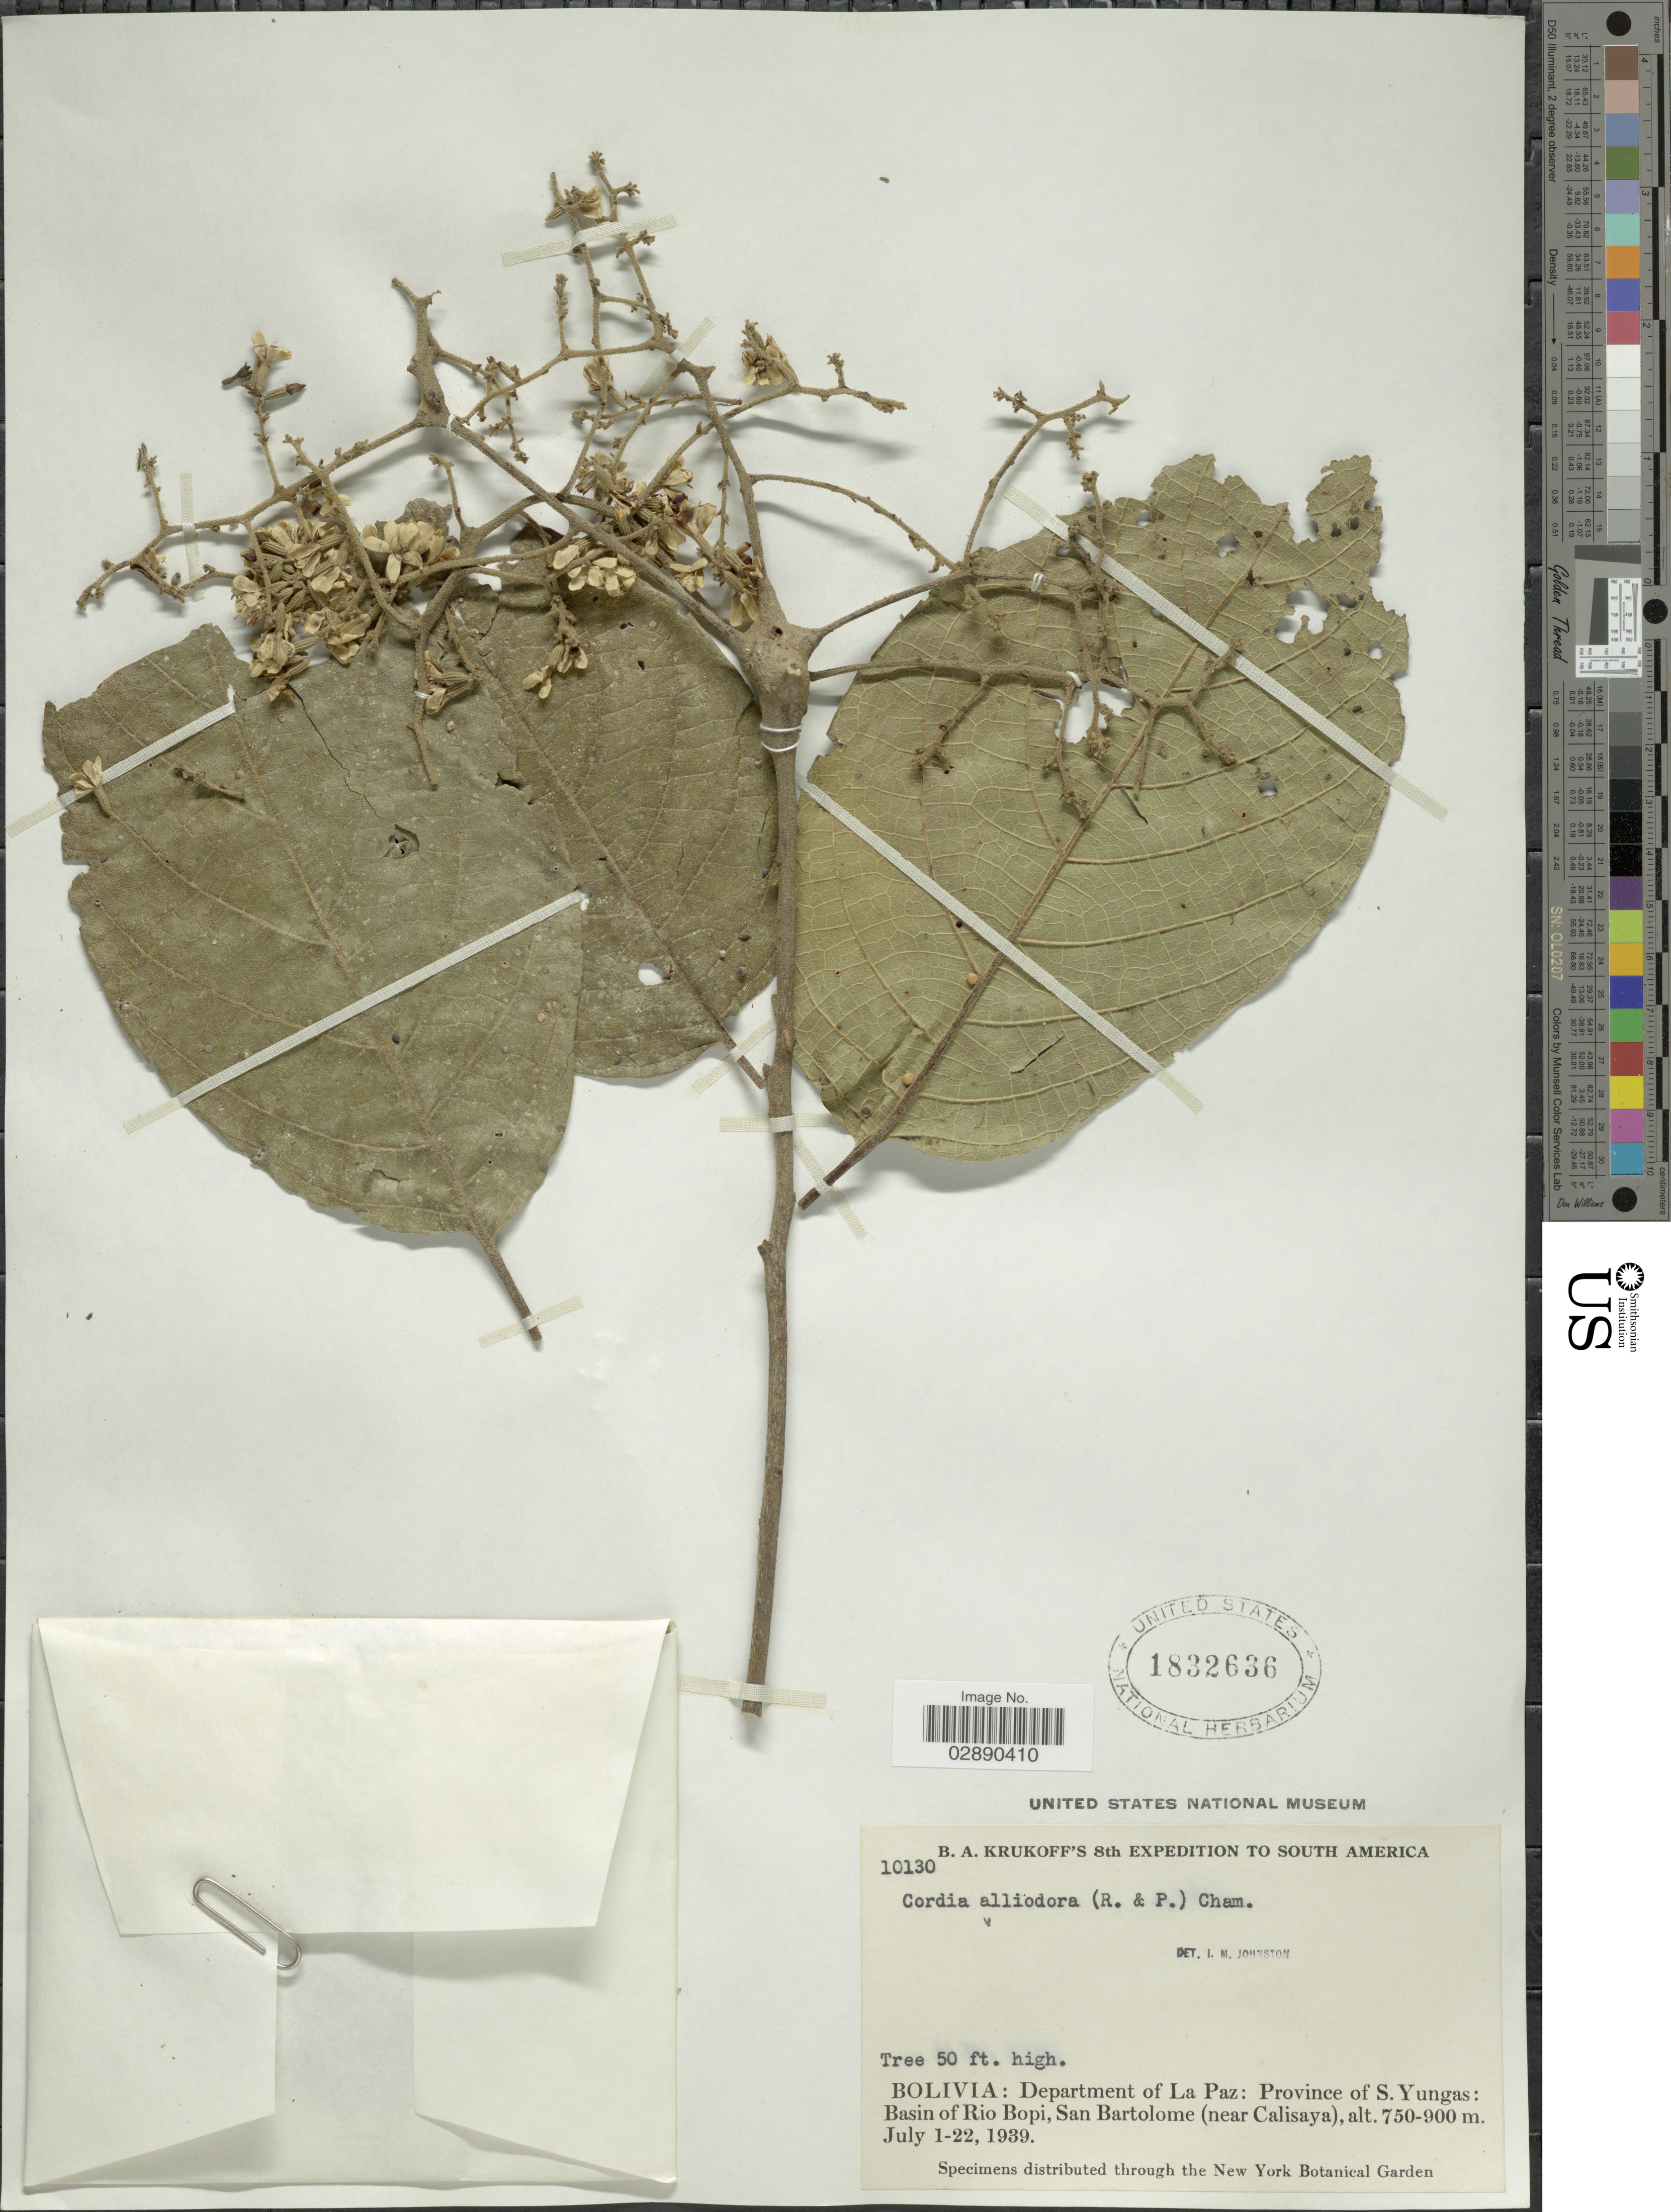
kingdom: Plantae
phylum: Tracheophyta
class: Magnoliopsida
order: Boraginales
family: Cordiaceae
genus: Cordia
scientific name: Cordia alliodora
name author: (Ruiz & Pav.) Oken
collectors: B. A. Krukoff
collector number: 10130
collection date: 1939-07-01/1939-07-22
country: Bolivia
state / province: La Paz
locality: Department of La Paz: Province of S. Yungas: Basin of Rio Bopi, San Bartolome (near Calisaya).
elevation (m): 750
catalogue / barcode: US 1832636